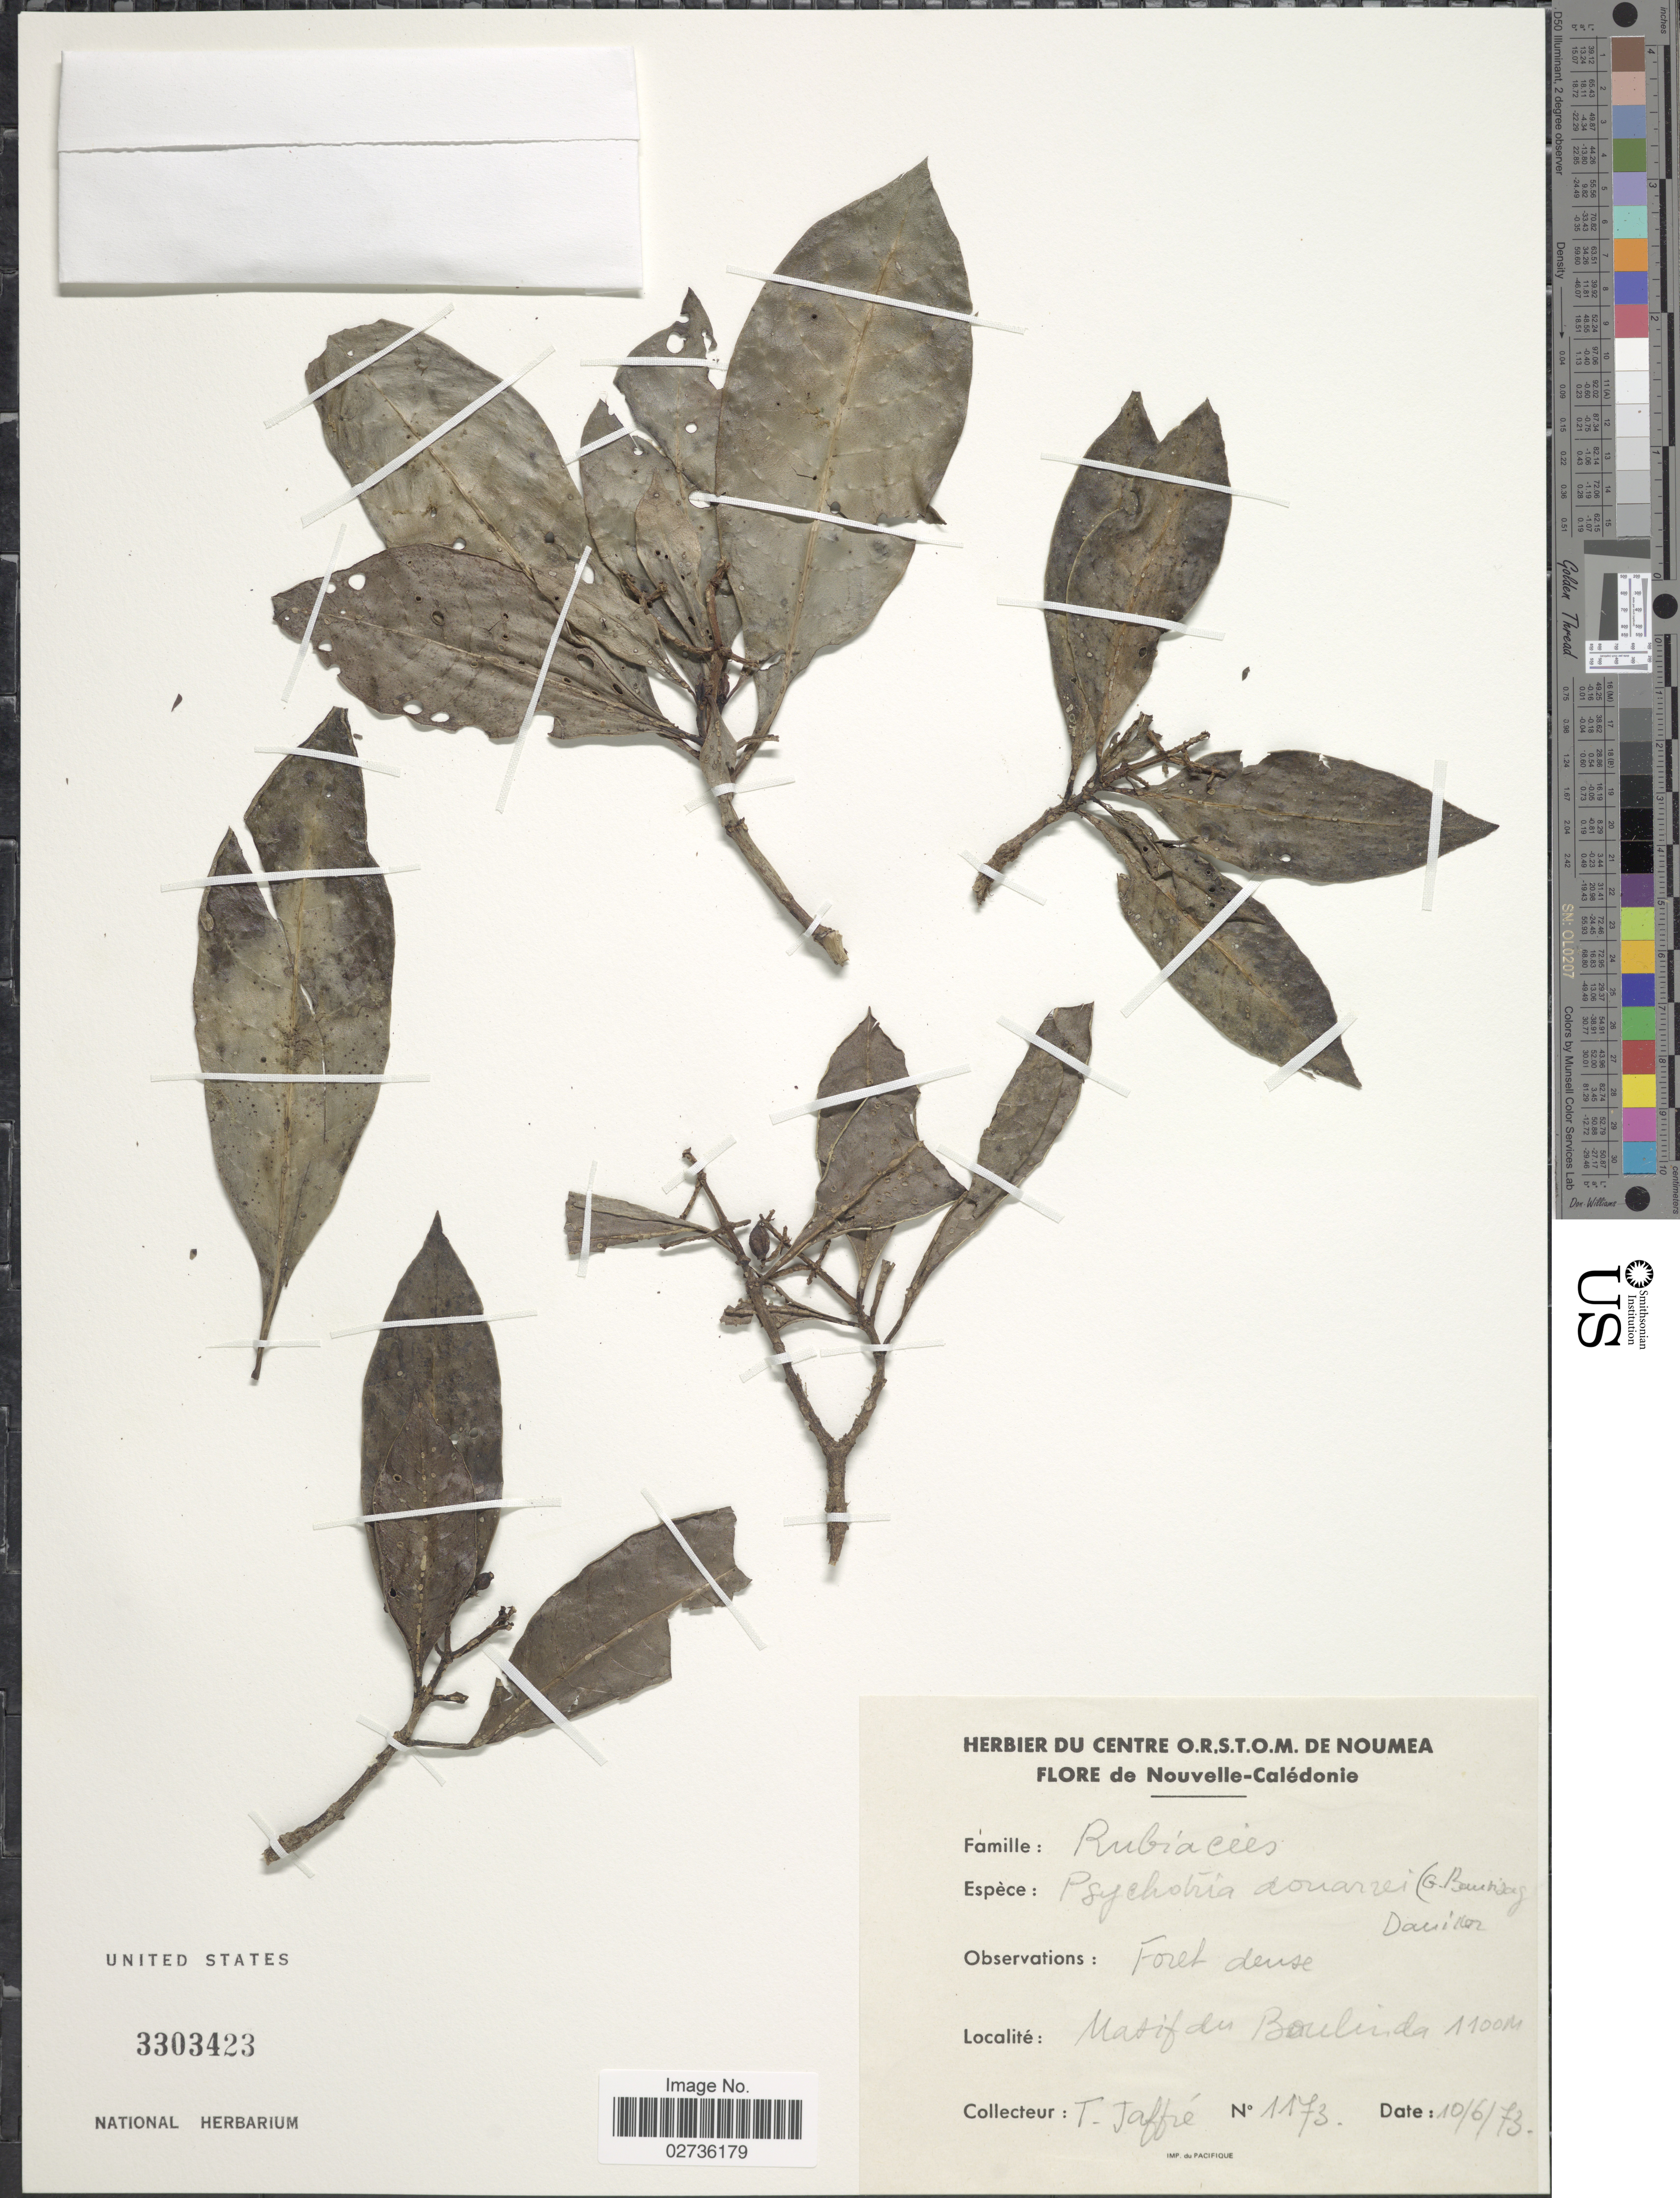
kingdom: Plantae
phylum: Tracheophyta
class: Magnoliopsida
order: Gentianales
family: Rubiaceae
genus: Psychotria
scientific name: Psychotria douarrei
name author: (Beauvis.) Däniker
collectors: T. Jaffié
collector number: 1173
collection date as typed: Transcribed d/m/y: 10/6/73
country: New Caledonia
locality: Nouvelle-Calédonie. Masif du Boulinda.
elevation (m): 1100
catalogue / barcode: US 3303423